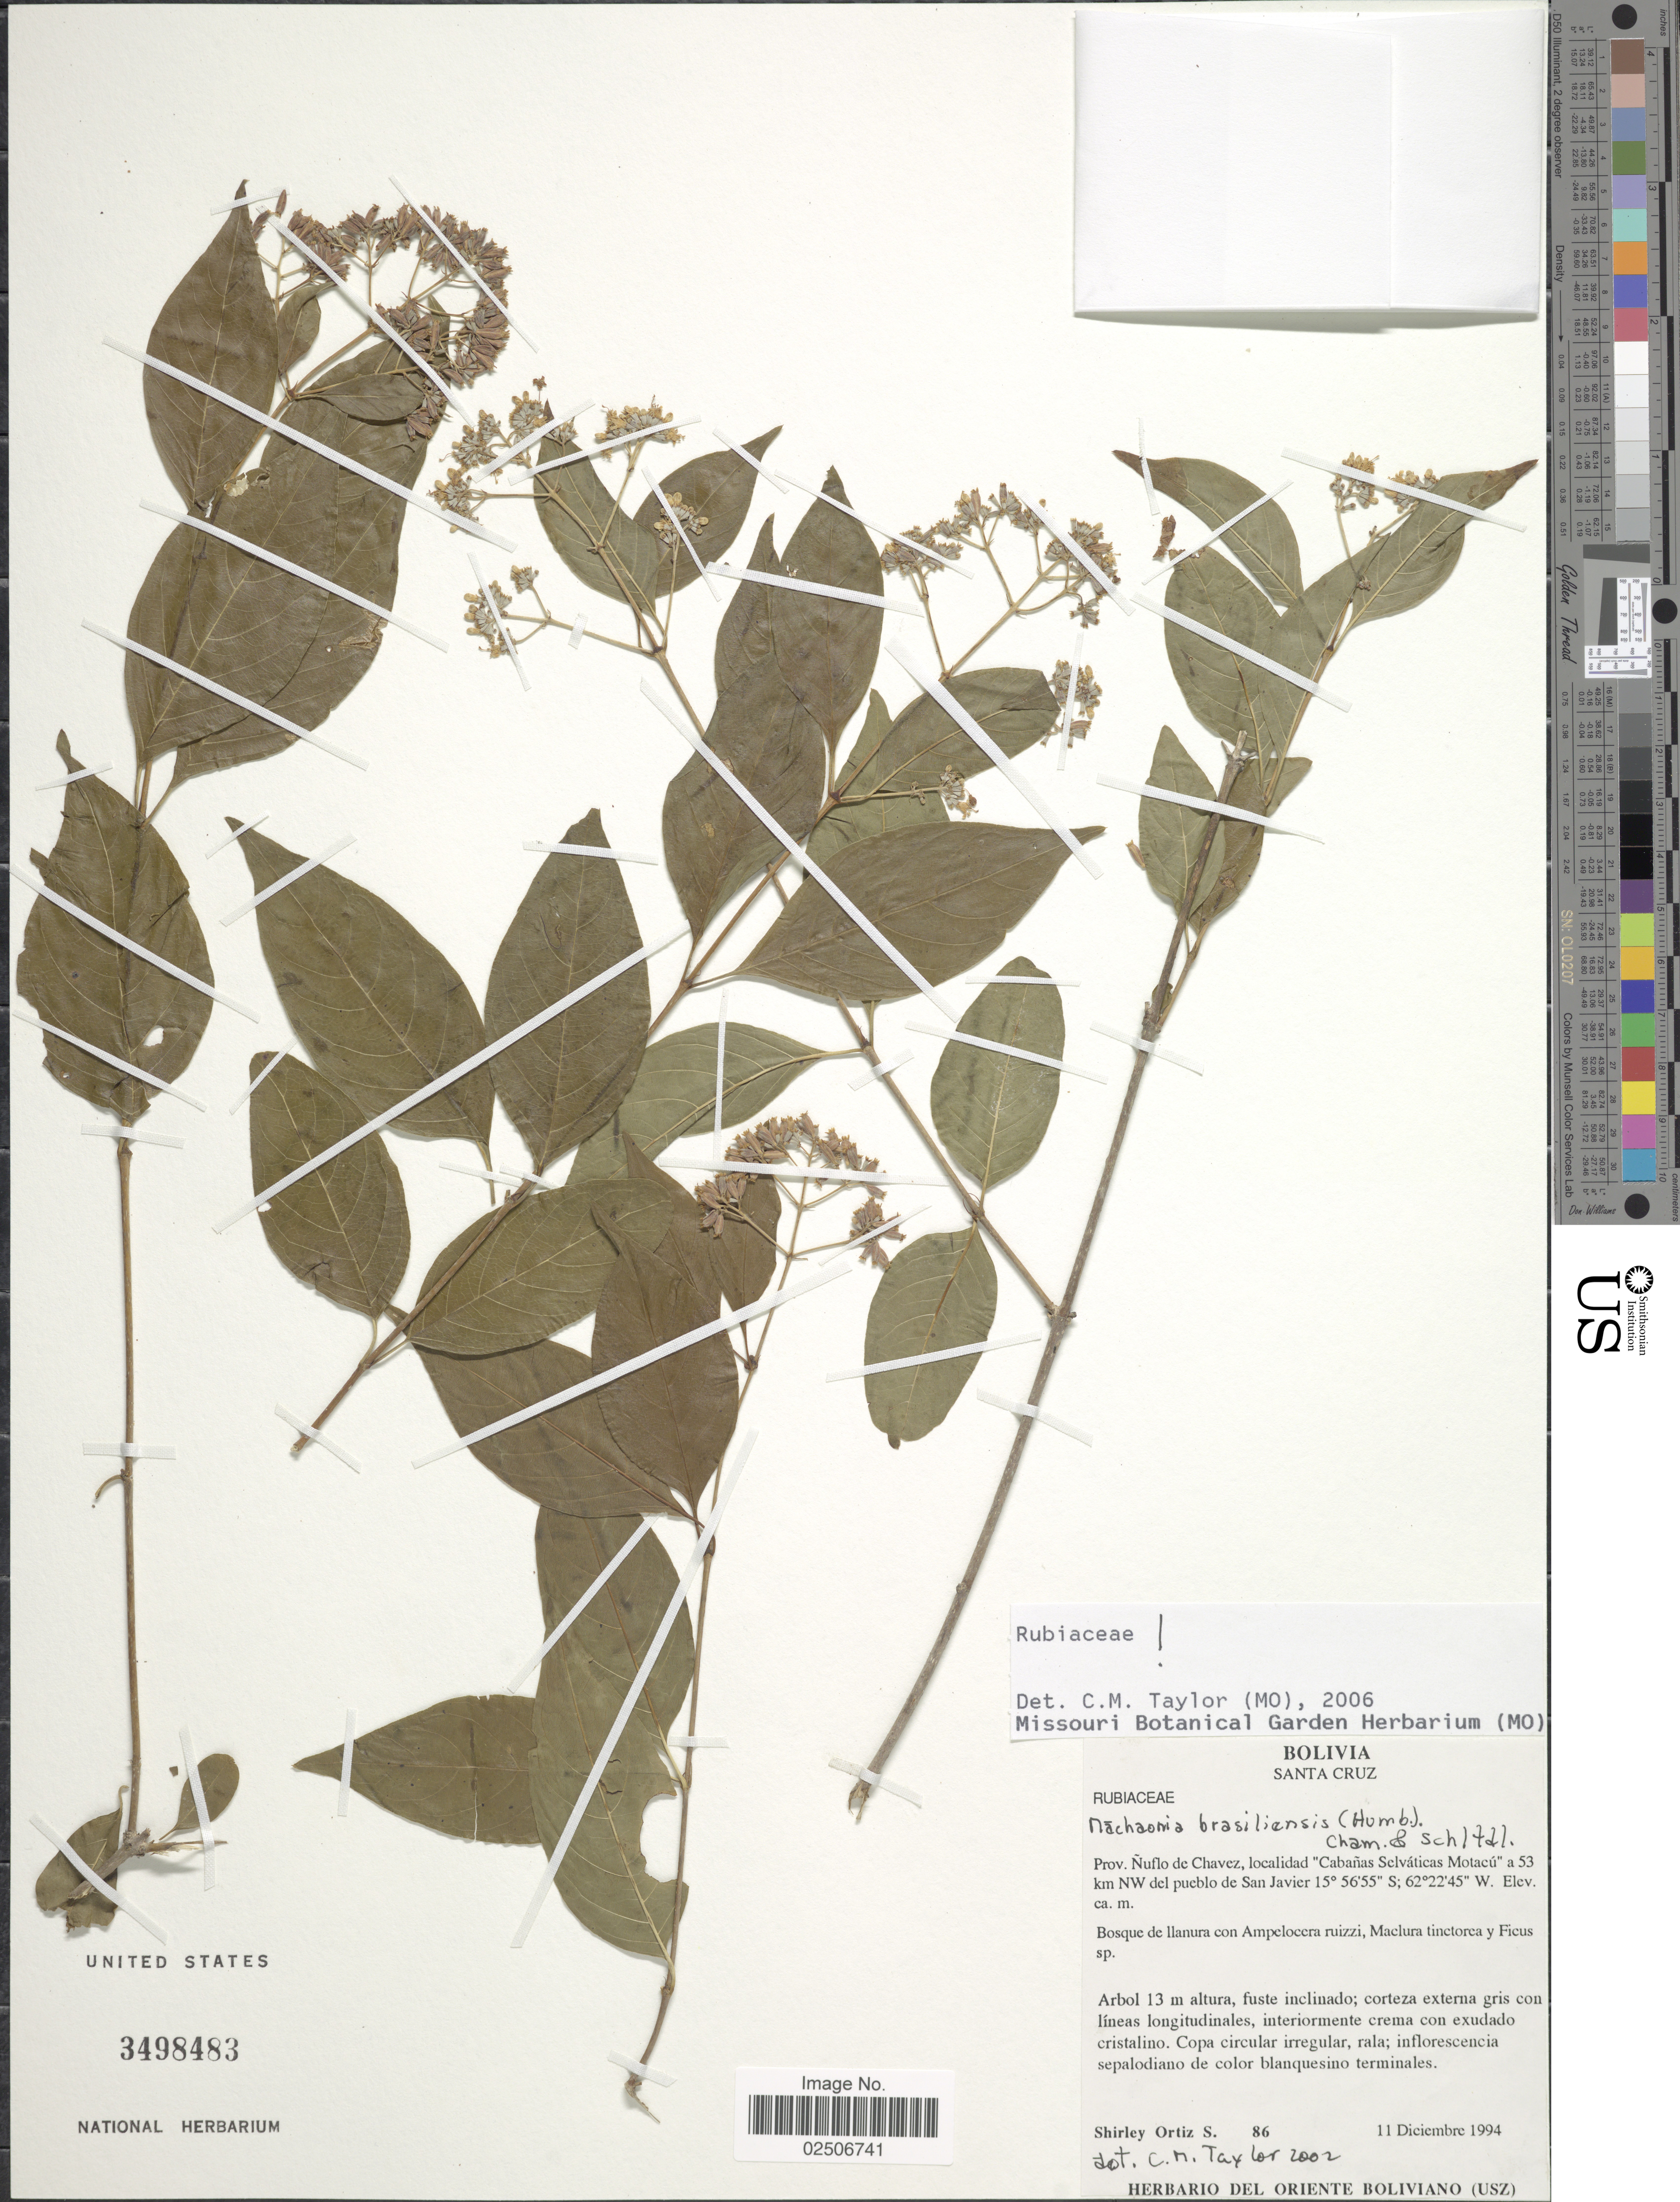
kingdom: Plantae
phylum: Tracheophyta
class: Magnoliopsida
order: Gentianales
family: Rubiaceae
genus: Machaonia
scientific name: Machaonia brasiliensis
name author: (Hoffmanns. ex Humb.) Cham. & Schltdl.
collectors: S. Ortiz S.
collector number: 86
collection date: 1994-12-11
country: Bolivia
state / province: Santa Cruz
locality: Prov. Nuflo de Chavez, localidad "Cabanas Selvaticas Motacu" a 53 km NW del pueblo de San Javier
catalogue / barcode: US 3498483